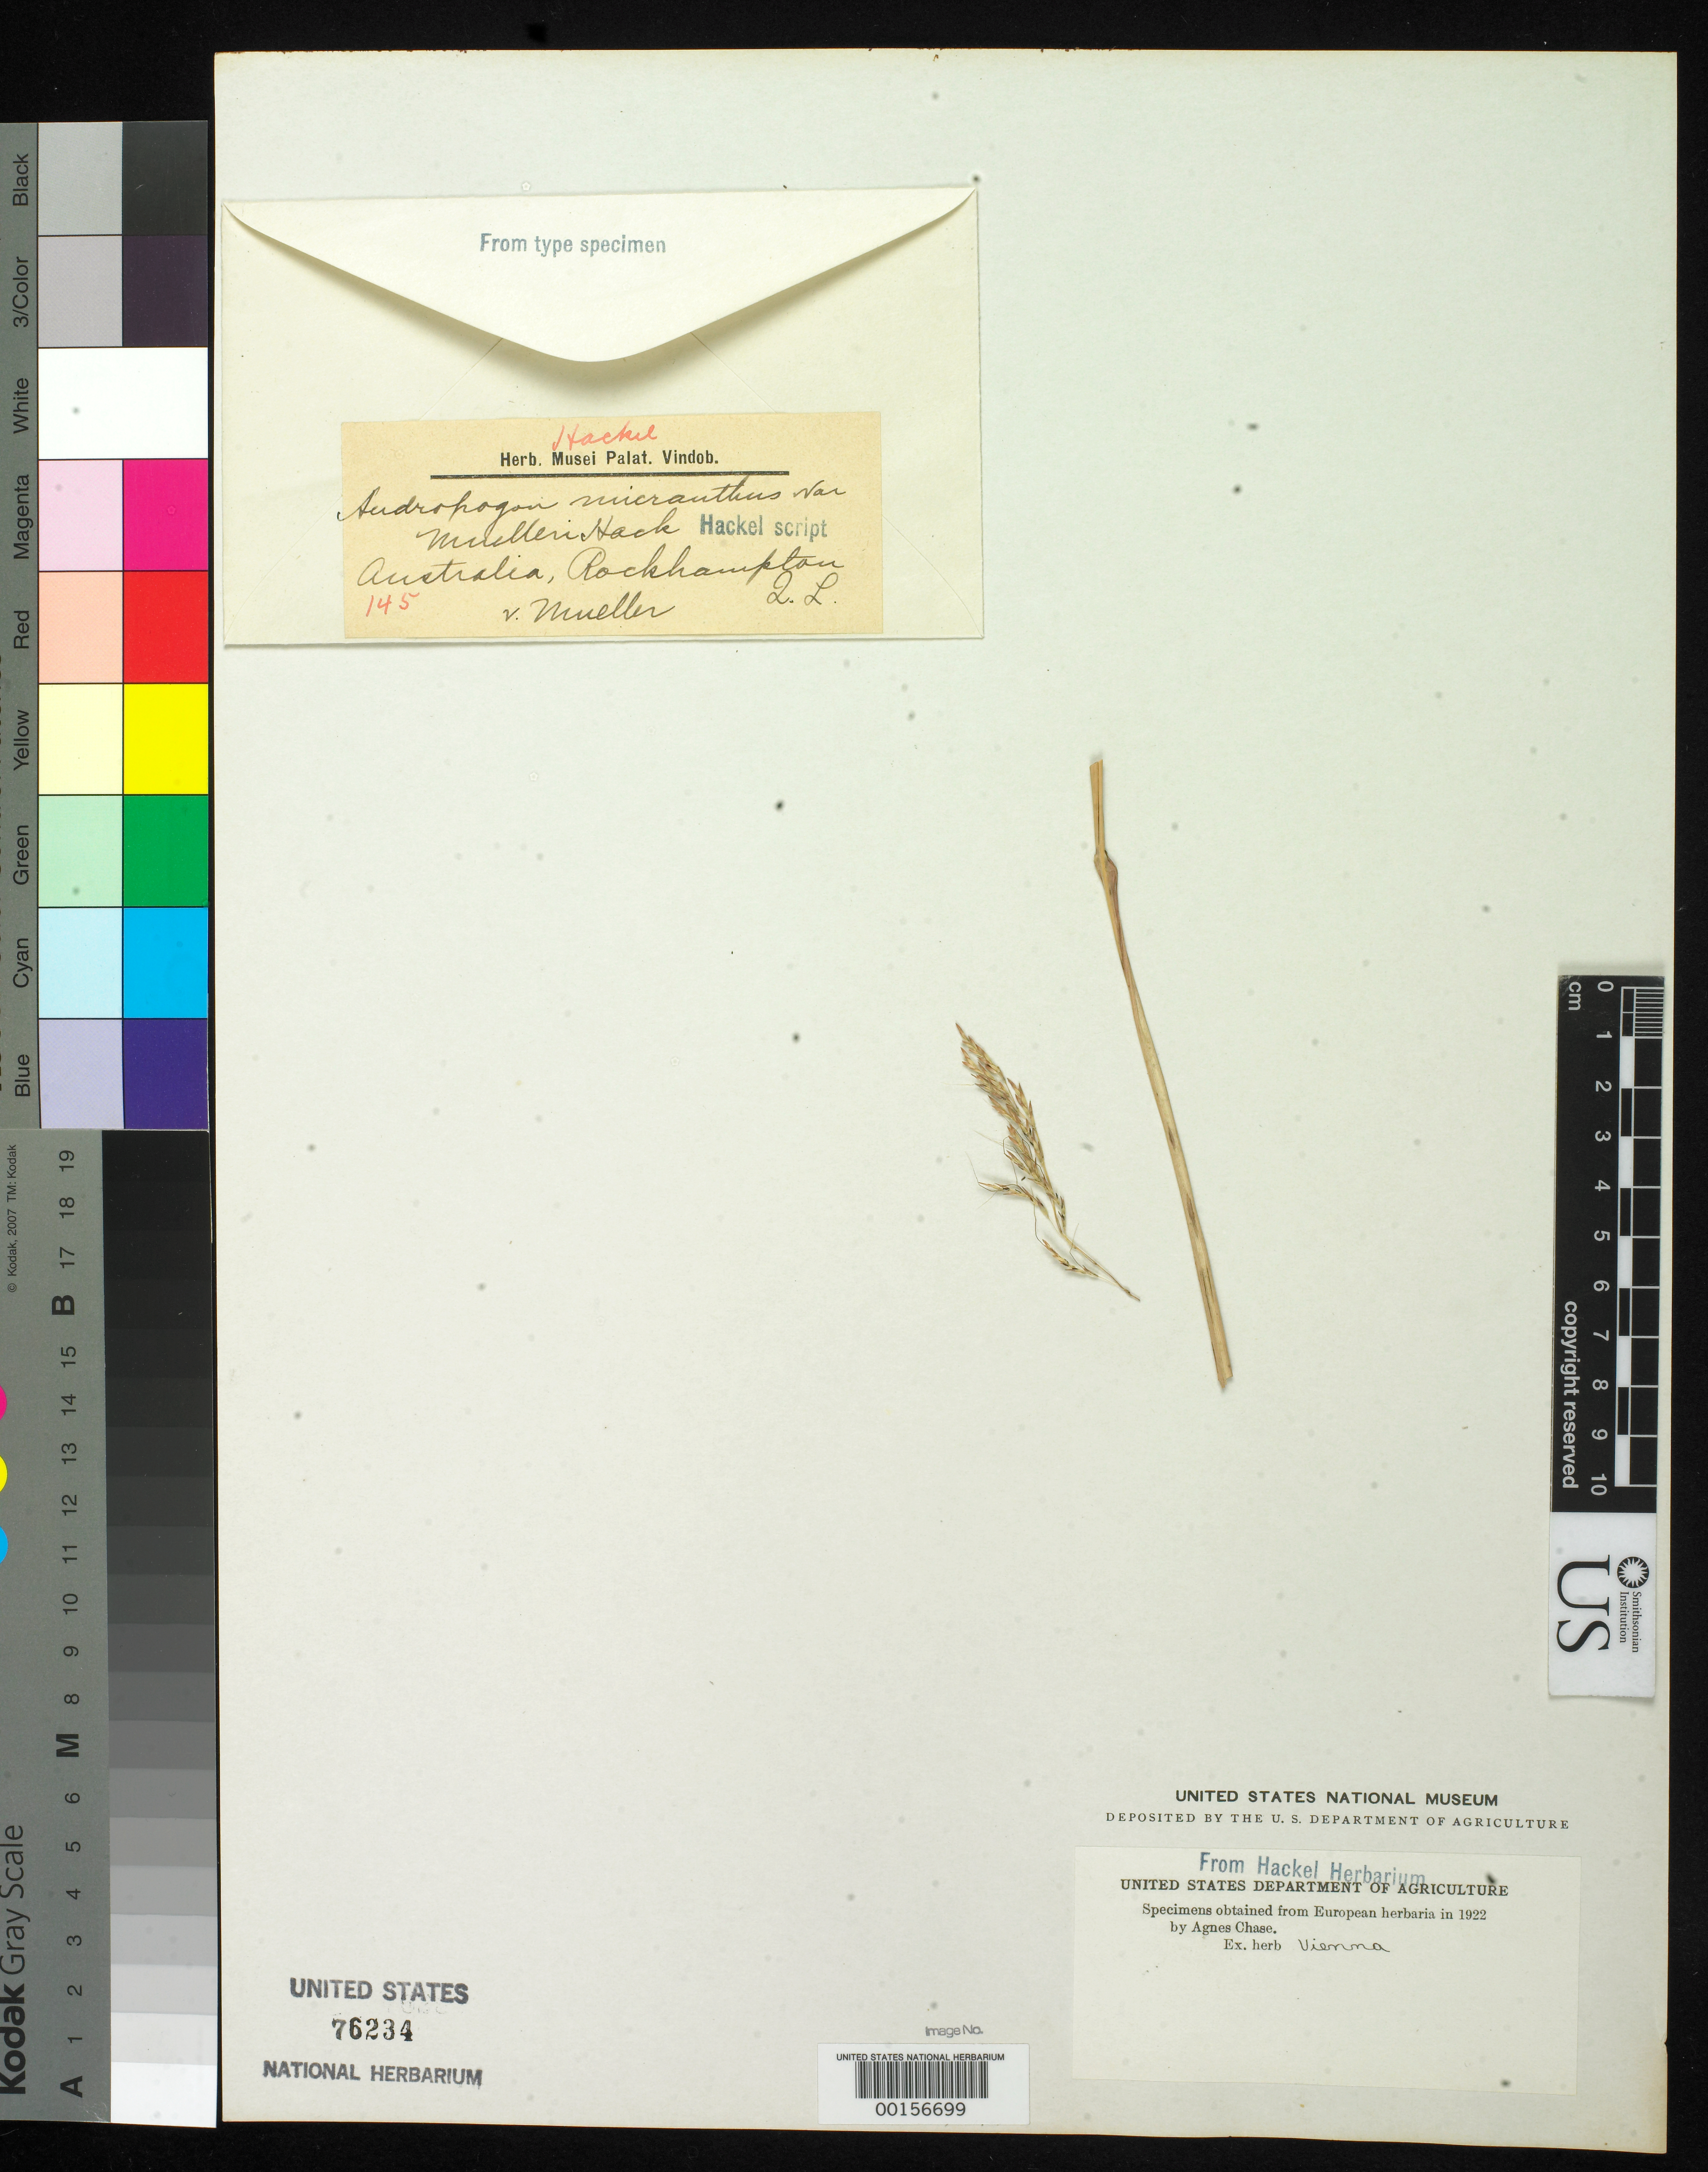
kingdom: Plantae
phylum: Tracheophyta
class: Liliopsida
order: Poales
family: Poaceae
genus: Andropogon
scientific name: Andropogon micranthus var. muelleri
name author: Hack. in A. DC.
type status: Type Fragment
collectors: F. Mueller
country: Australia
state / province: Queensland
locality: Rockhampton.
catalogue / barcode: US 76234